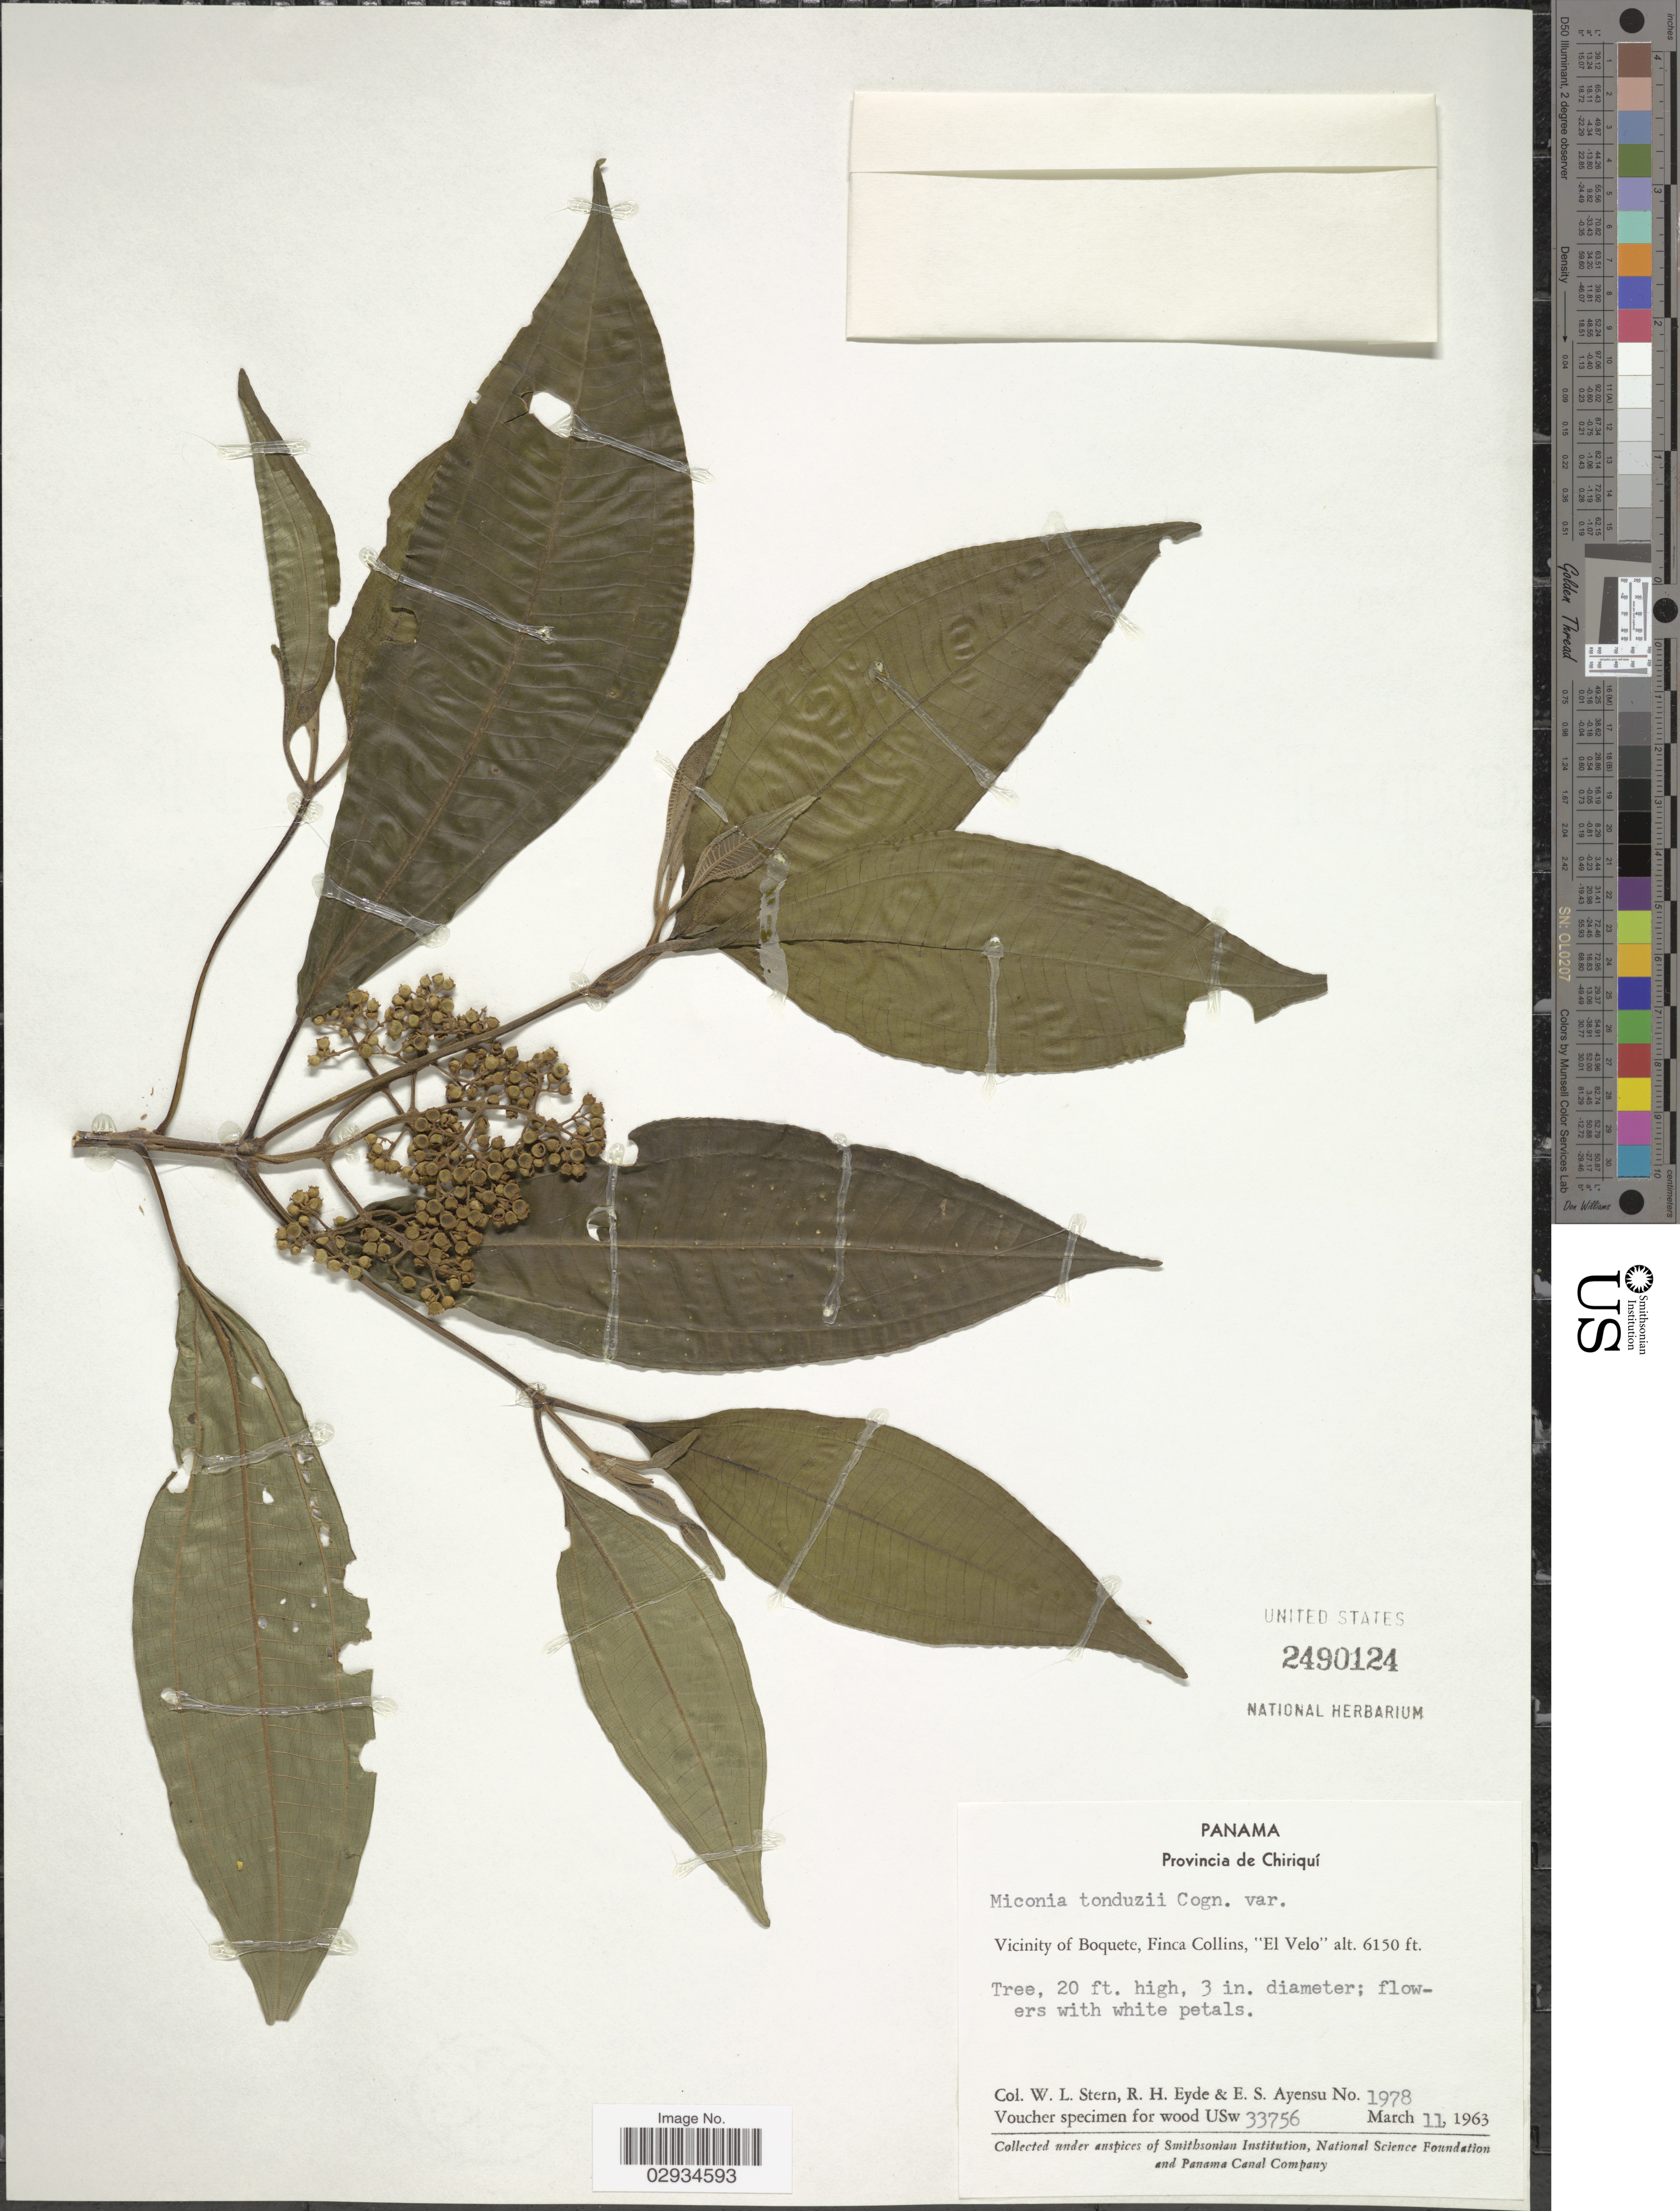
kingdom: Plantae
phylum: Tracheophyta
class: Magnoliopsida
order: Myrtales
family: Melastomataceae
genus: Miconia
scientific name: Miconia tonduzii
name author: Cogn. in A. DC.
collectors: W. L. Stern, R. H. Eyde & E. S. Ayensu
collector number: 1978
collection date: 1963-03-11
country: Panama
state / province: Chiriqui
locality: Vicinity of Boquete, Finca Collins, "El Velo".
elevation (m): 1875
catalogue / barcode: US 2490124